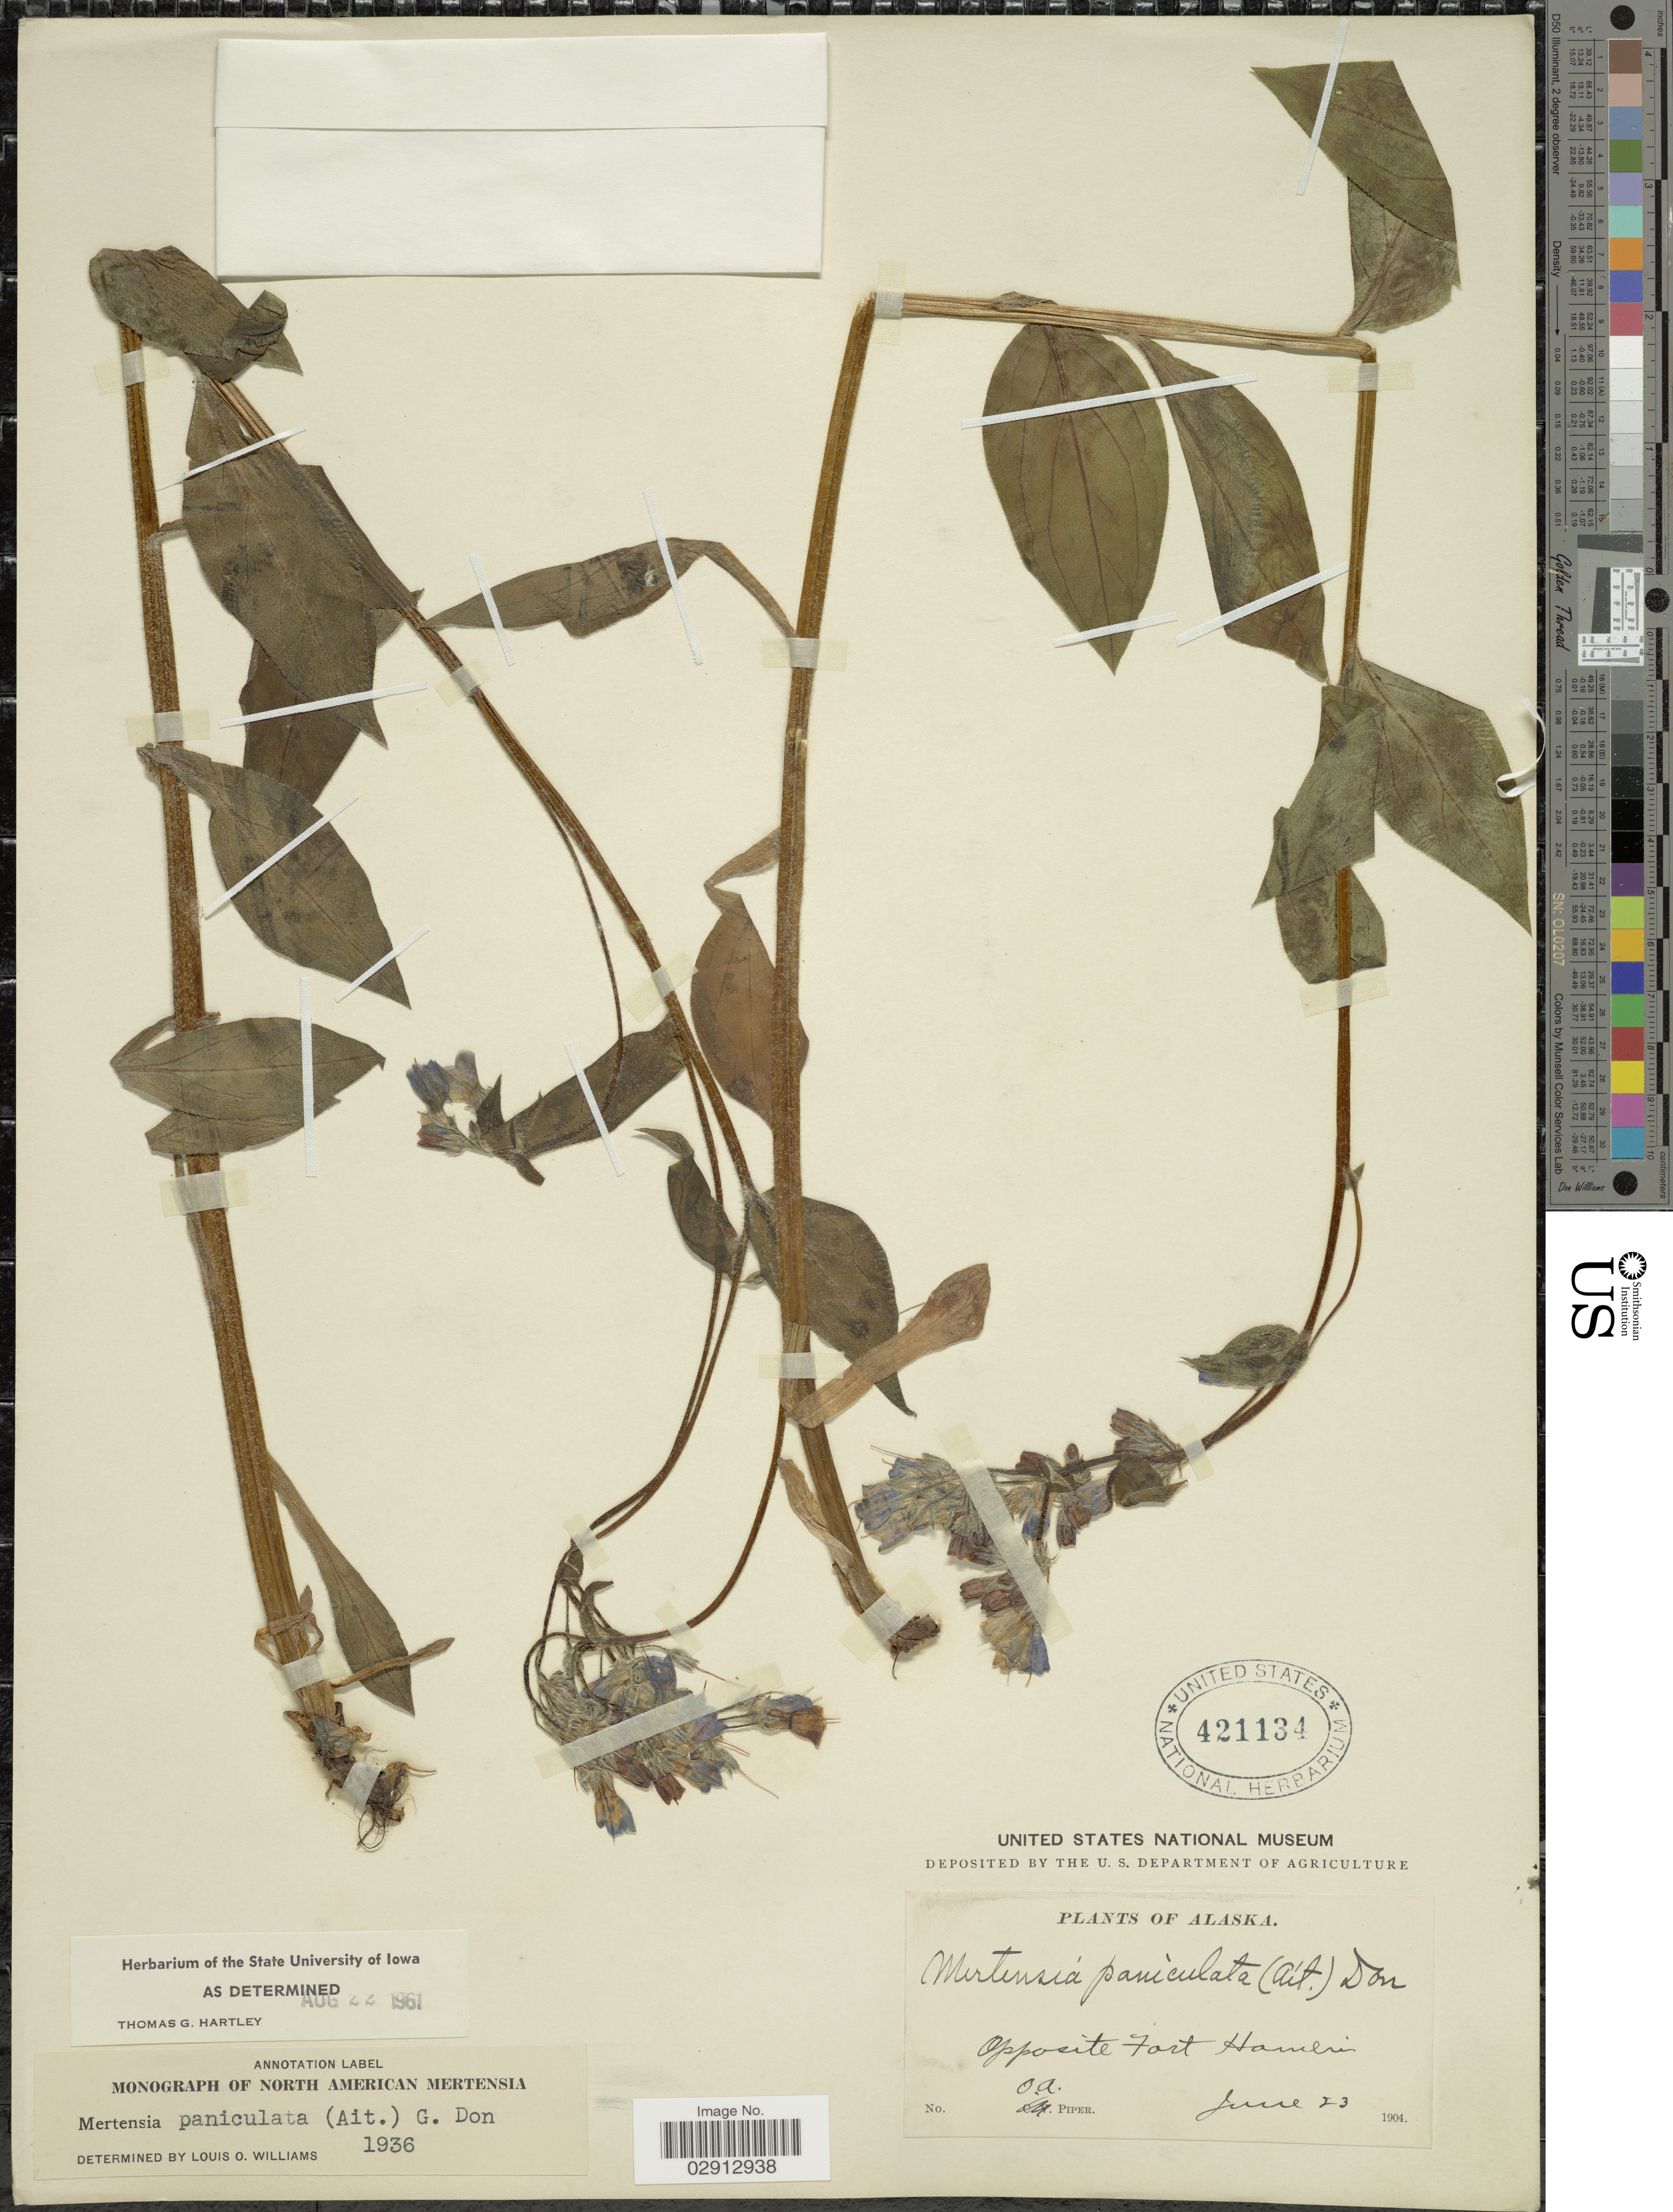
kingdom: Plantae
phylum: Tracheophyta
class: Magnoliopsida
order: Boraginales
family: Boraginaceae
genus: Mertensia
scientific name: Mertensia paniculata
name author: (Aiton) G. Don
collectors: O. Piper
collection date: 1904-06-23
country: United States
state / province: Alaska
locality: Opposite Fort Hamlin.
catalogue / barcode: US 421134